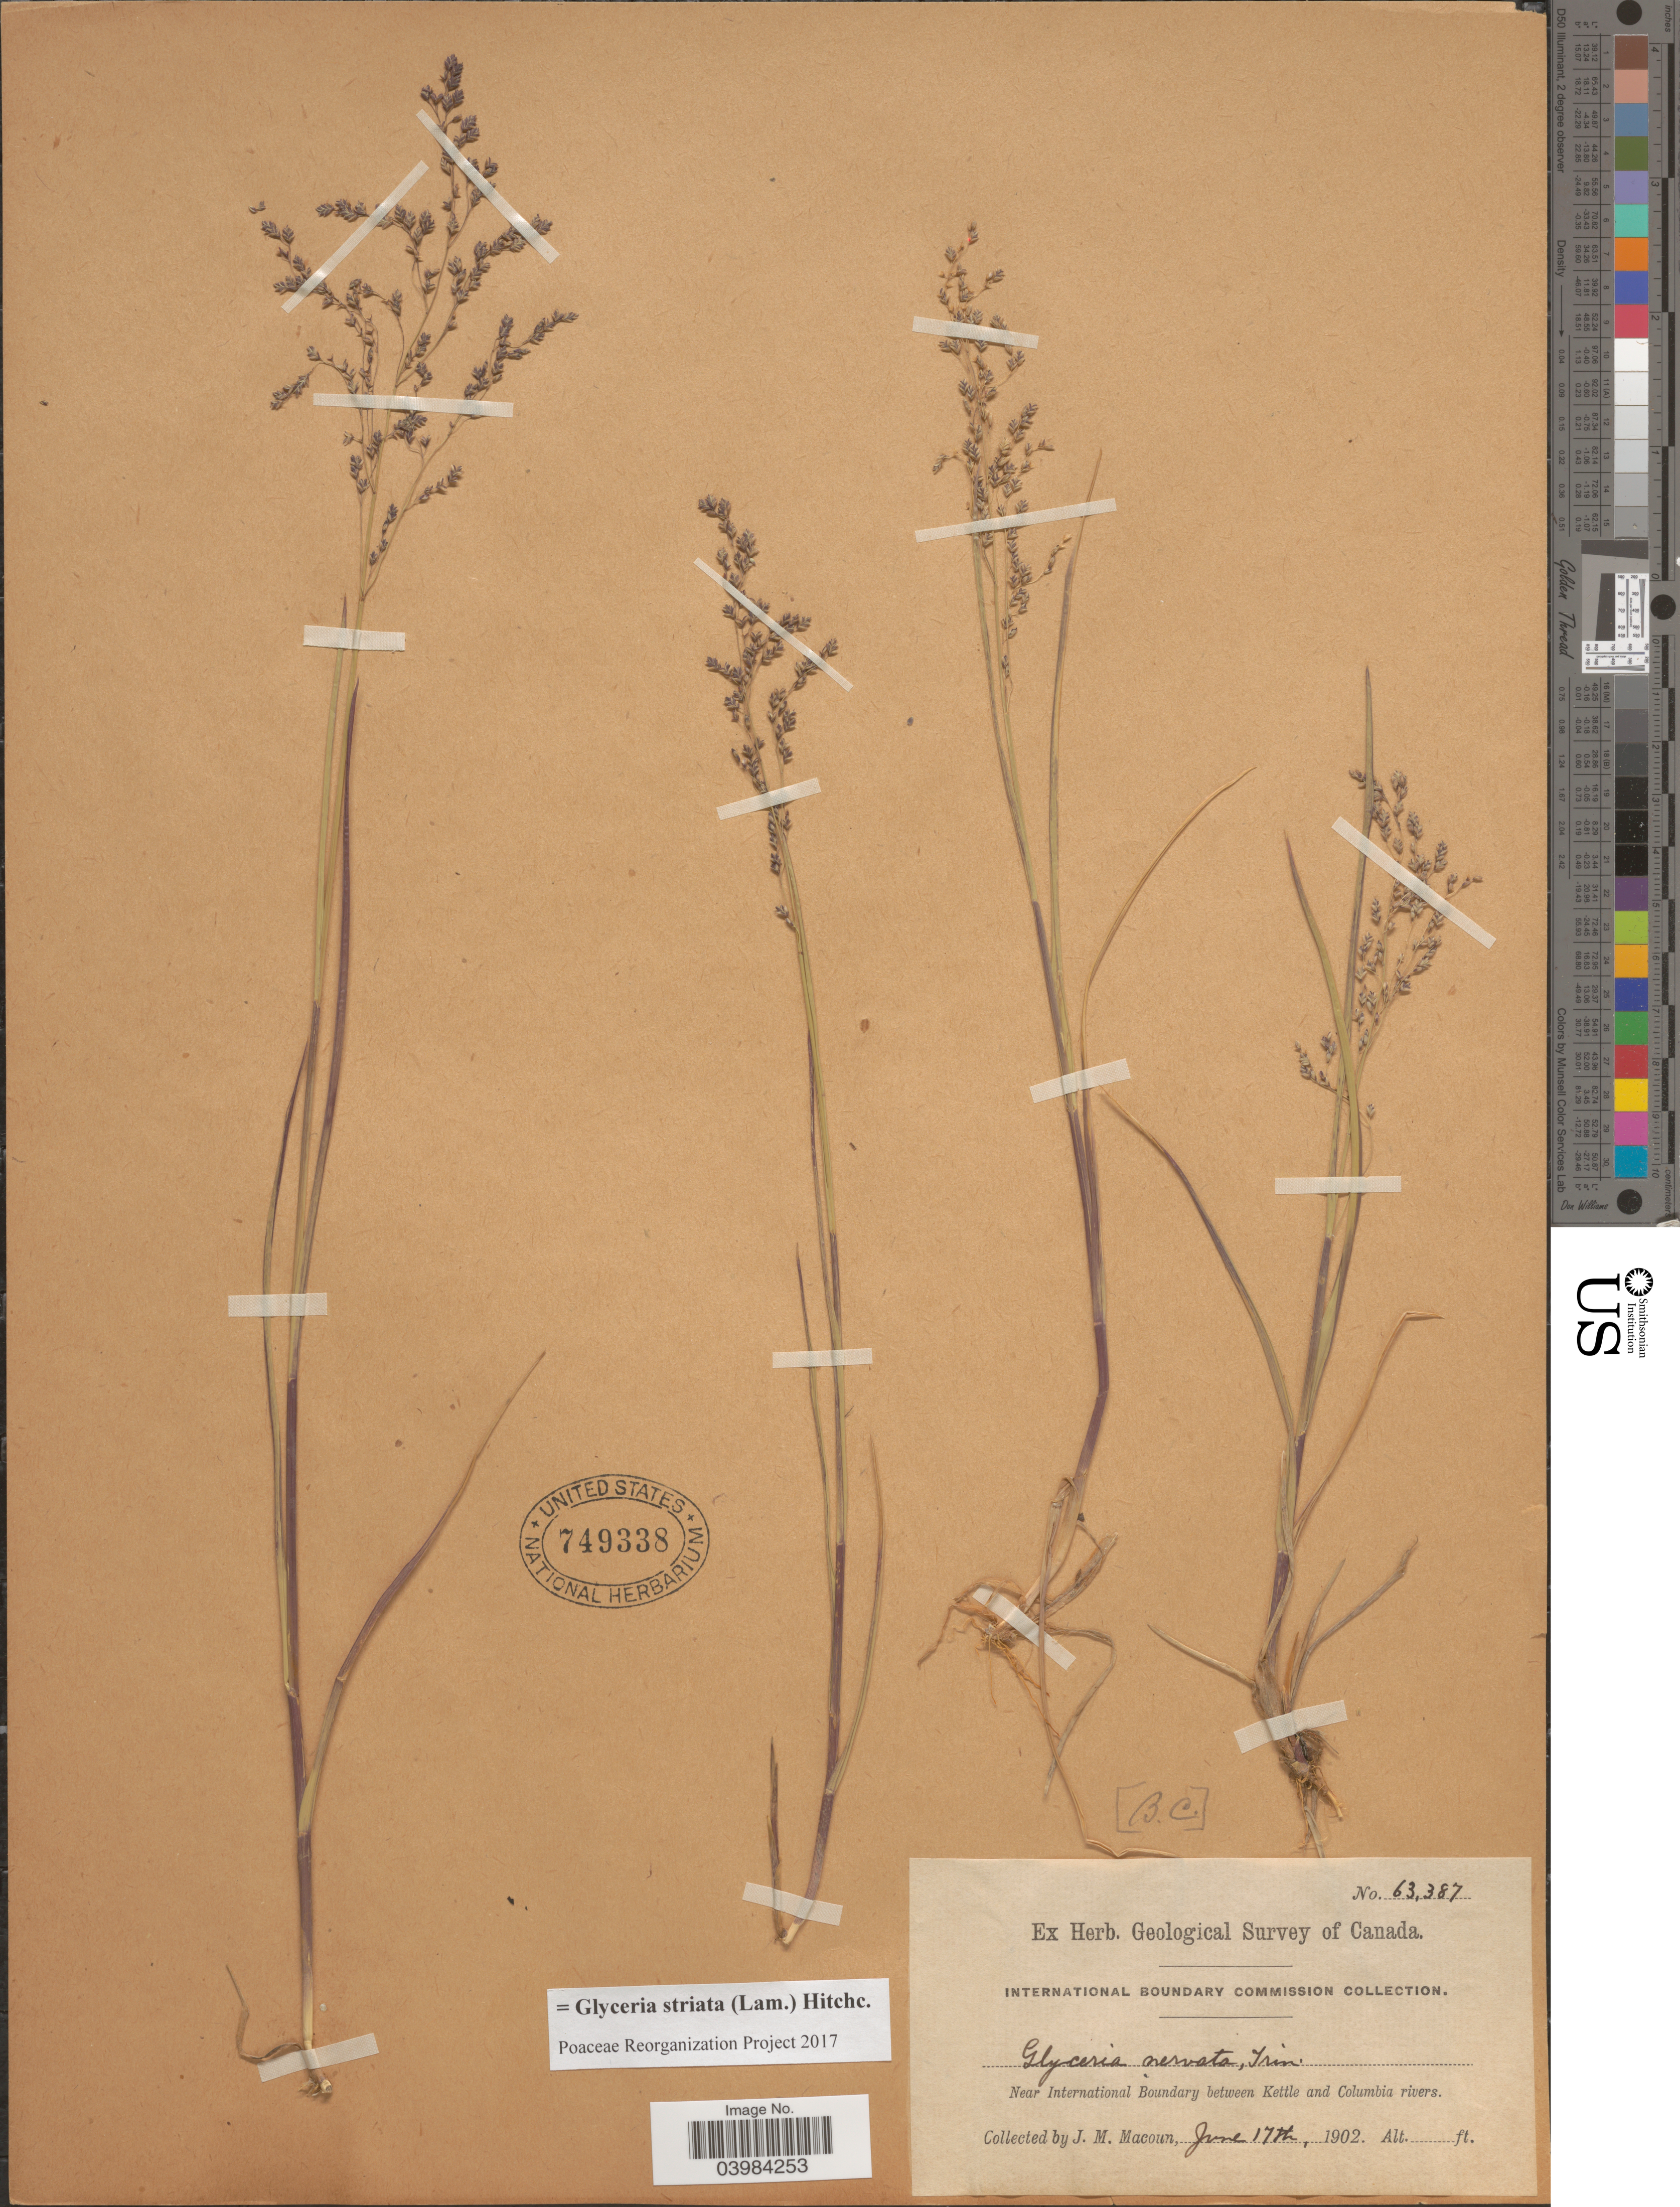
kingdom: Plantae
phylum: Tracheophyta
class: Liliopsida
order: Poales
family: Poaceae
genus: Glyceria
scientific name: Glyceria striata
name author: (Lam.) Hitchc.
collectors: J. M. Macoun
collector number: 63387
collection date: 1902-06-17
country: Canada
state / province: British Columbia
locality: Near International Boundary between Kettle and Columbia rivers.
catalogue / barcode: US 749338